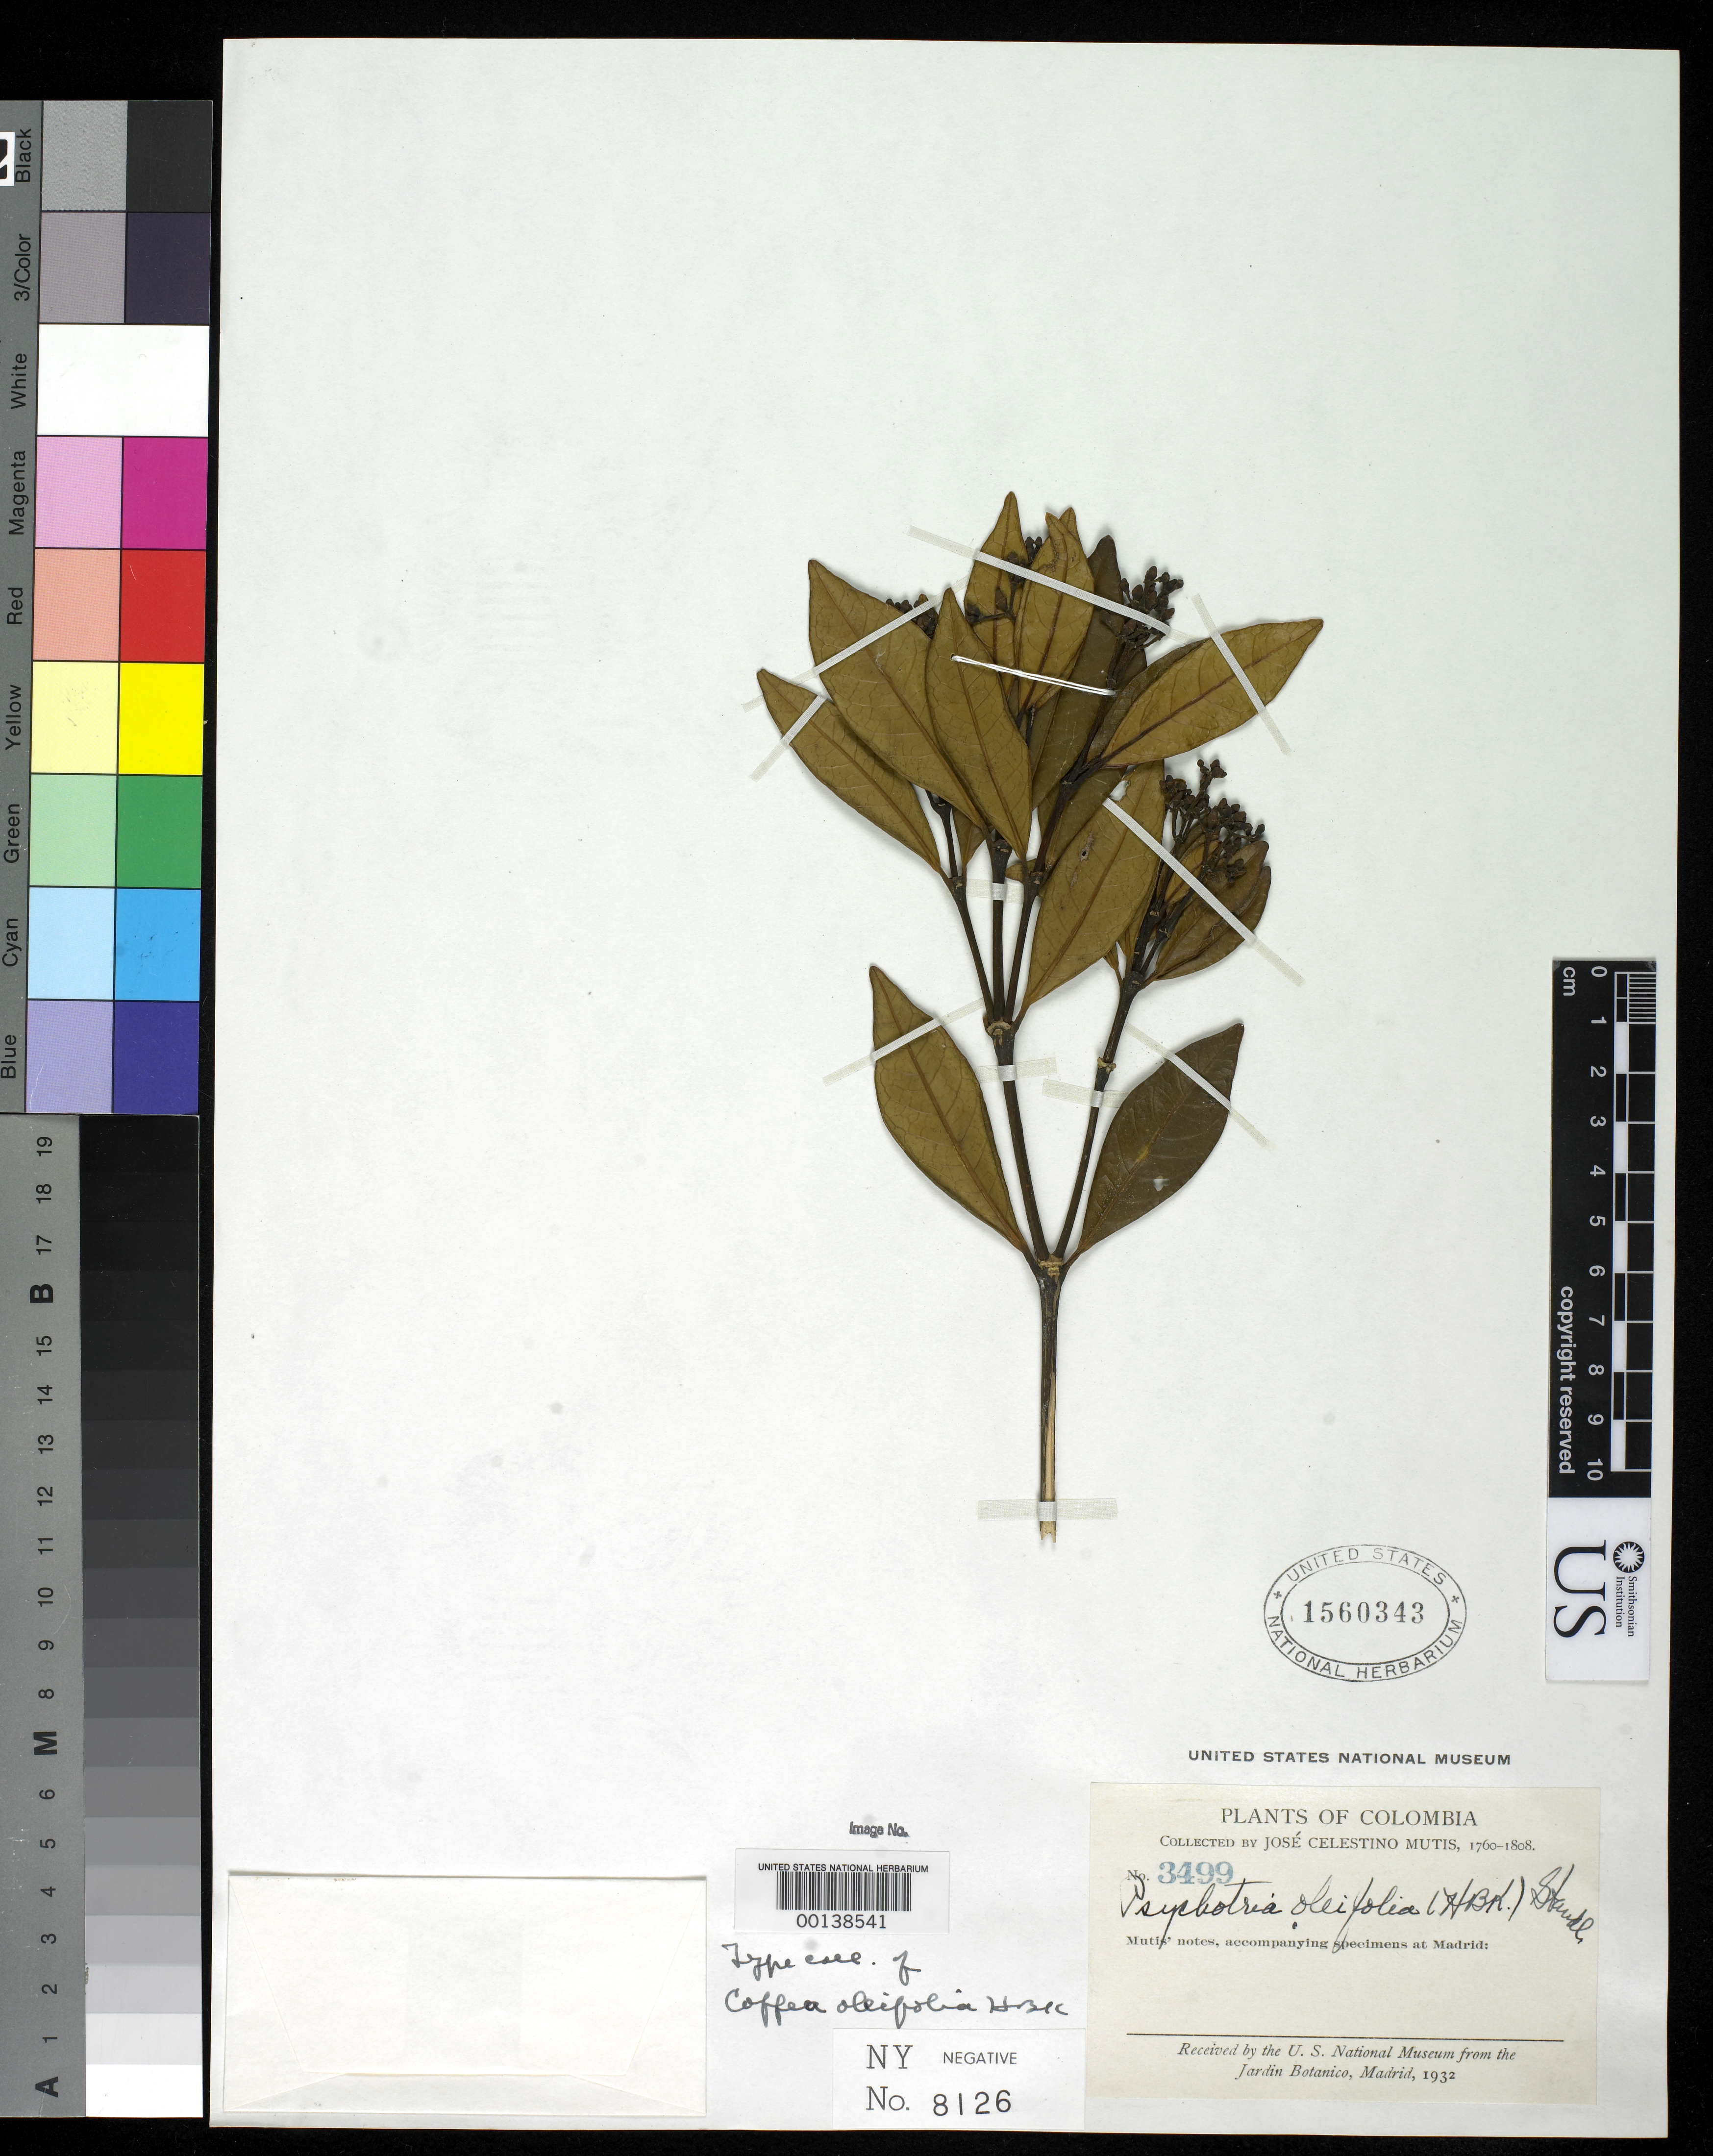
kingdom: Plantae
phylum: Tracheophyta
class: Magnoliopsida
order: Gentianales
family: Rubiaceae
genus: Coffea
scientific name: Coffea oleifolia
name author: Kunth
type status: Type Collection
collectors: J. C. B. Mutis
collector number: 3499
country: Colombia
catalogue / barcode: US 1560343